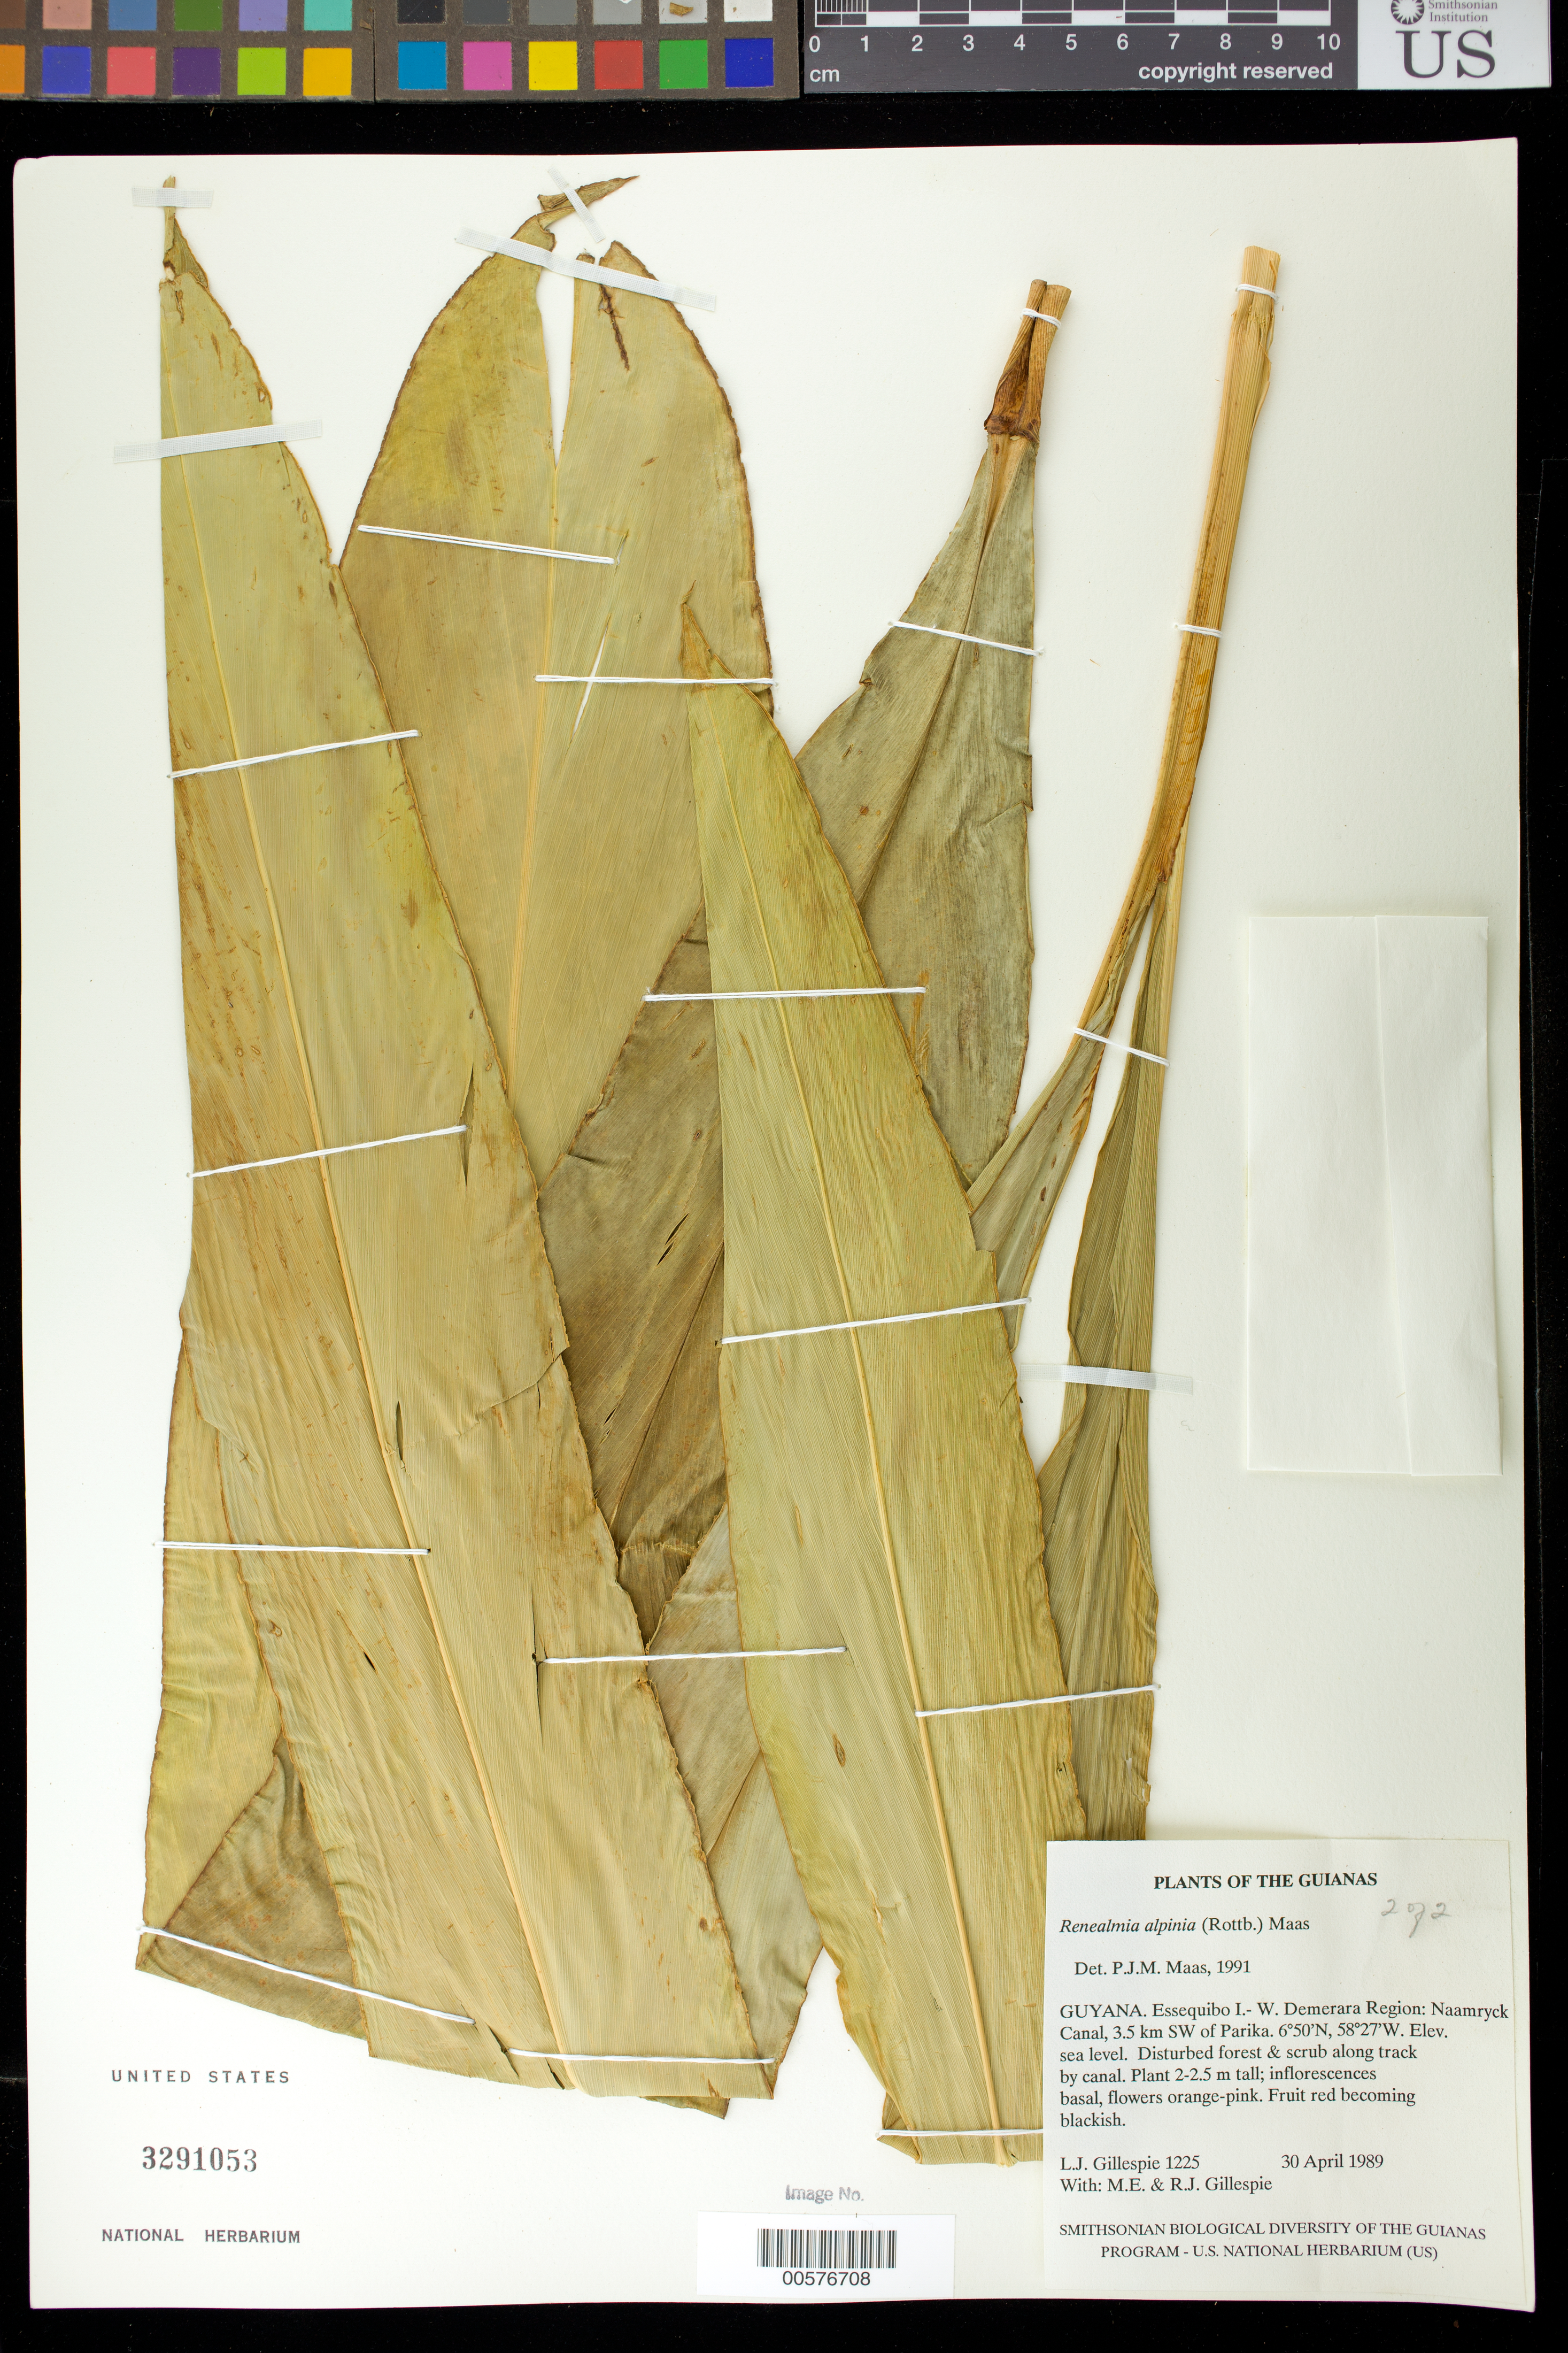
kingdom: Plantae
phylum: Tracheophyta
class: Liliopsida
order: Zingiberales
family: Zingiberaceae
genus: Renealmia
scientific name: Renealmia alpinia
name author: (Rottb.) Maas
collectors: L. J. Gillespie, M. Gillespie & R. Gillespie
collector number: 1225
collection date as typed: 30 April 1989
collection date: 1989-04-30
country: Guyana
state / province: Essequibo Isl-W. Demerara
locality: Naamryck Canal, 3.5 km SW of Parika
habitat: Disturbed forest & scrub along track by canal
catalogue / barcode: US 3291053